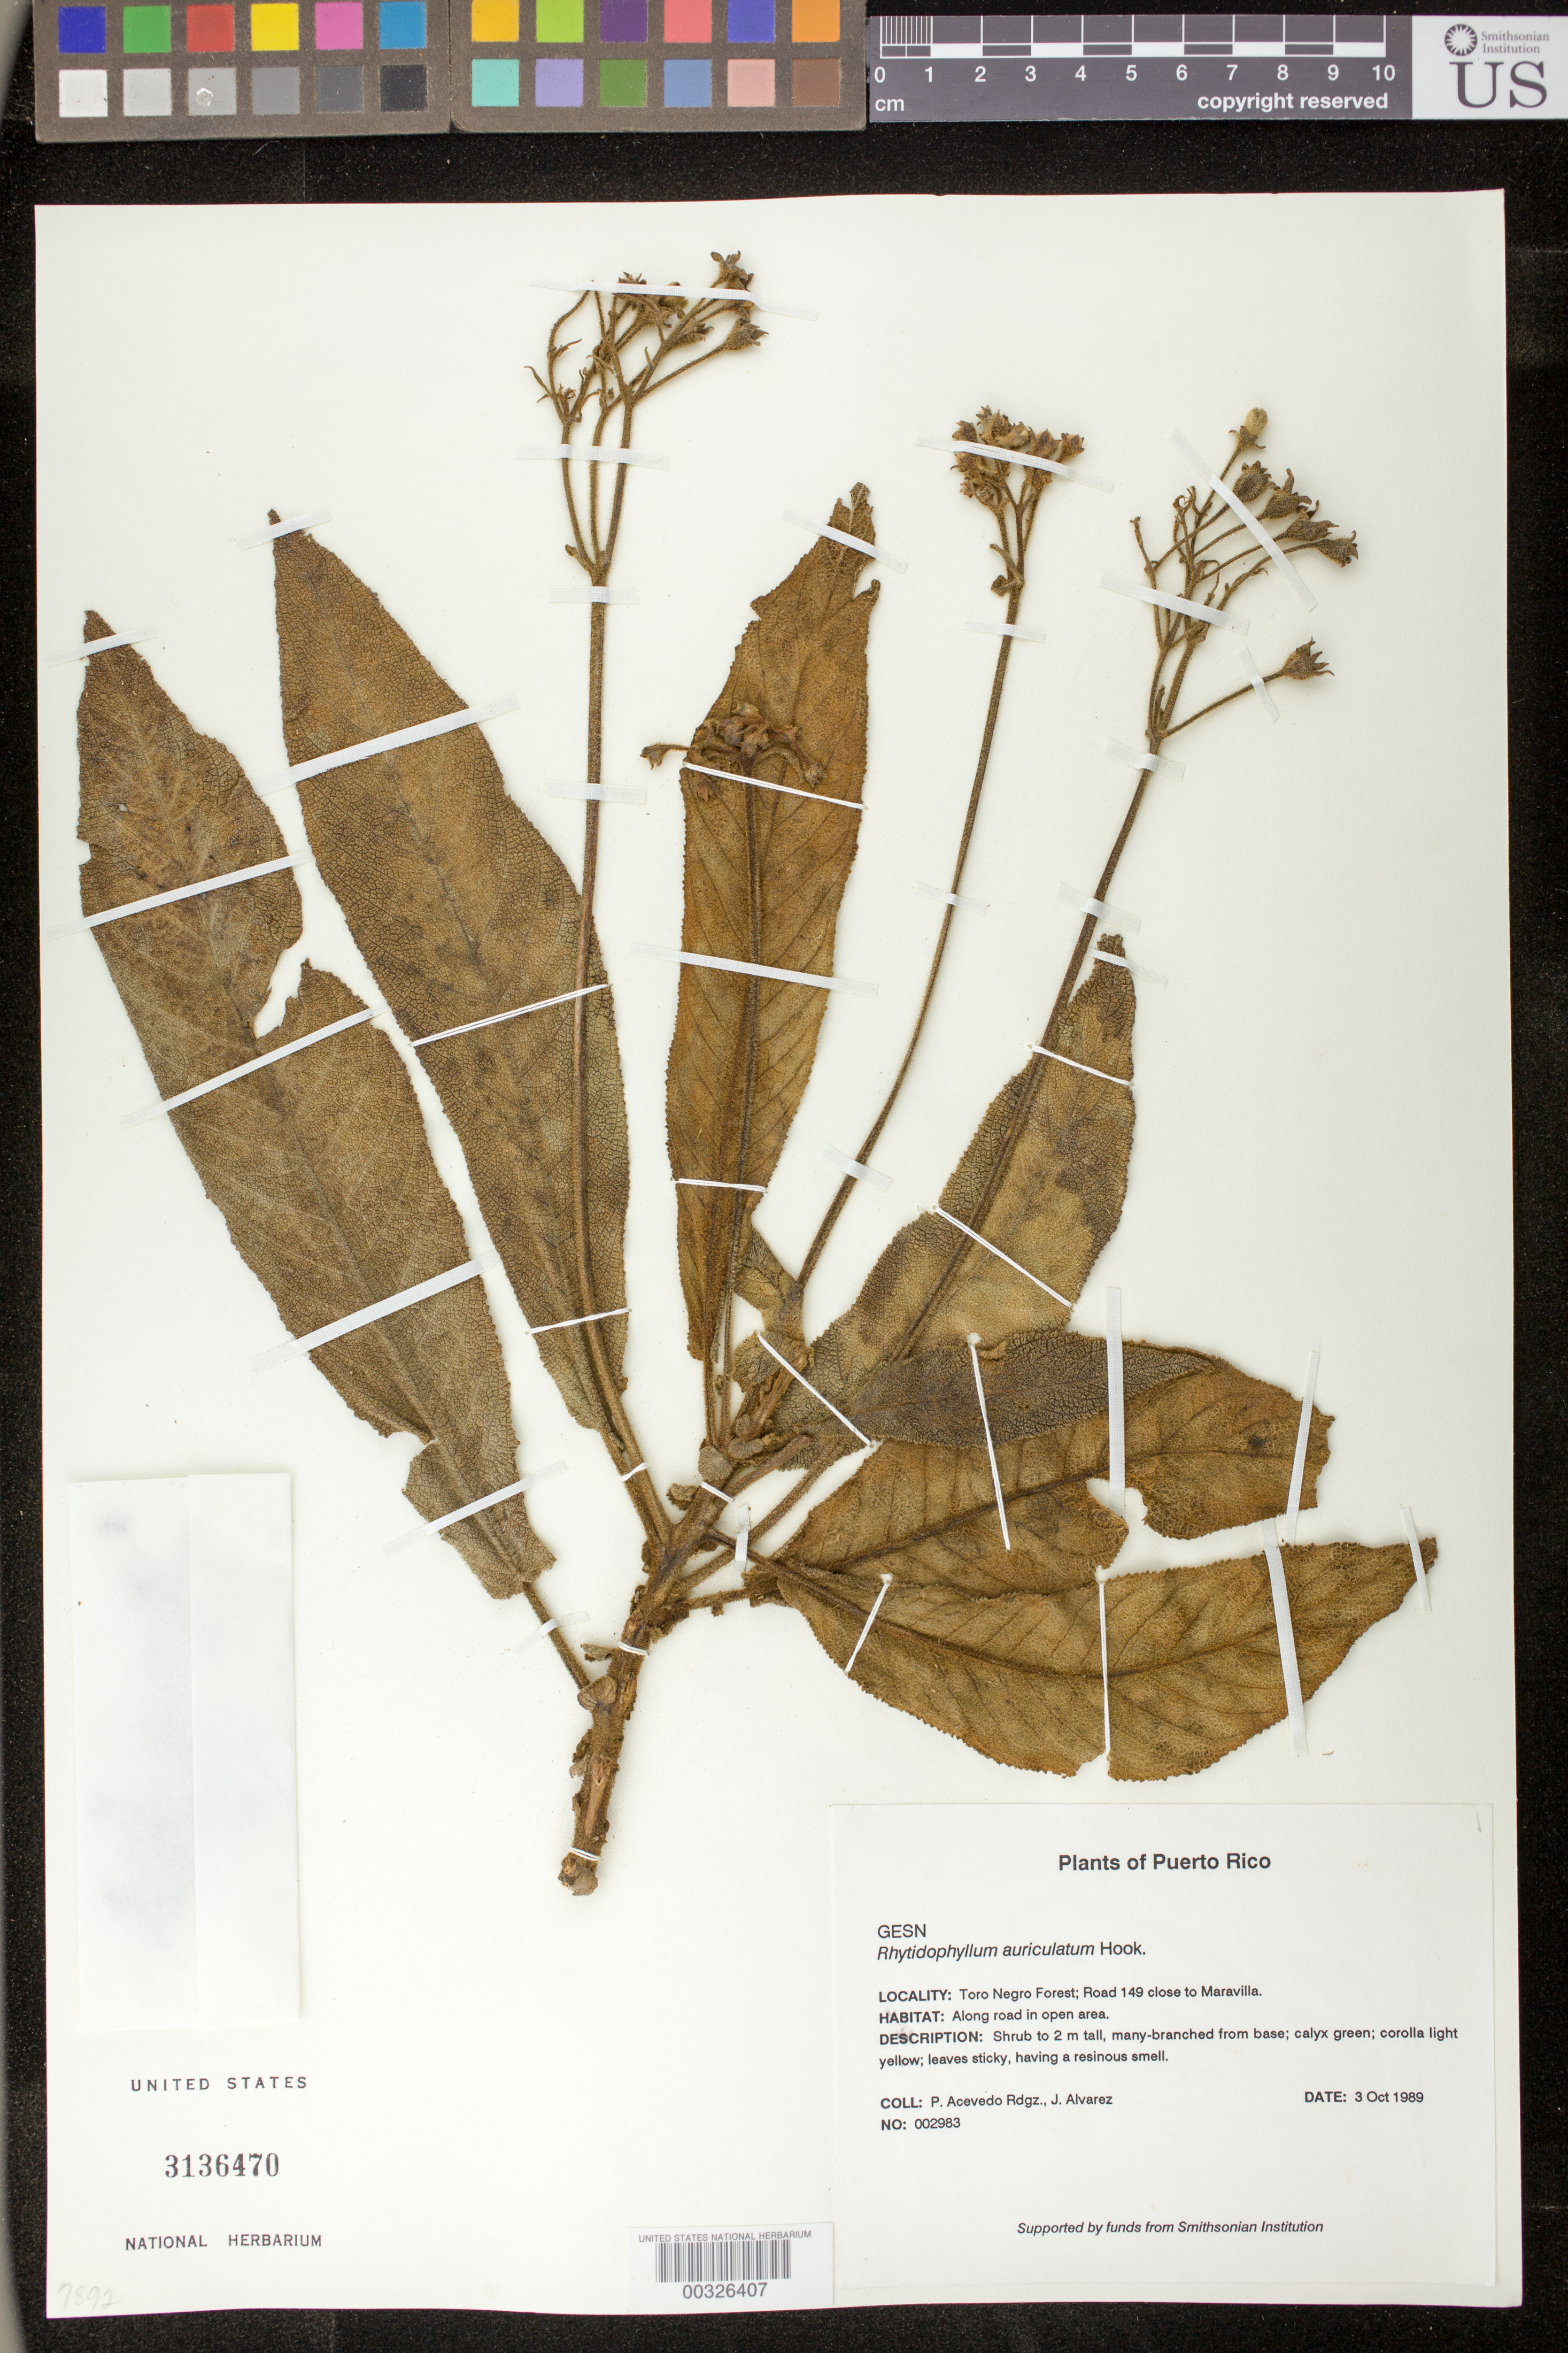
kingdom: Plantae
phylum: Tracheophyta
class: Magnoliopsida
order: Lamiales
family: Gesneriaceae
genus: Rhytidophyllum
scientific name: Rhytidophyllum auriculatum var. angustatum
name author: Urb.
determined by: Skog, Laurence E.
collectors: P. Acevedo-Rodr. & J. Alvarez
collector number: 2983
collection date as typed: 03 Oct 1989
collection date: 1989-10-03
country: Puerto Rico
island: Puerto Rico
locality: Toro Negro Forest; Road 149 close to Maravilla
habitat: Along road in open area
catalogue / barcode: US 3136470